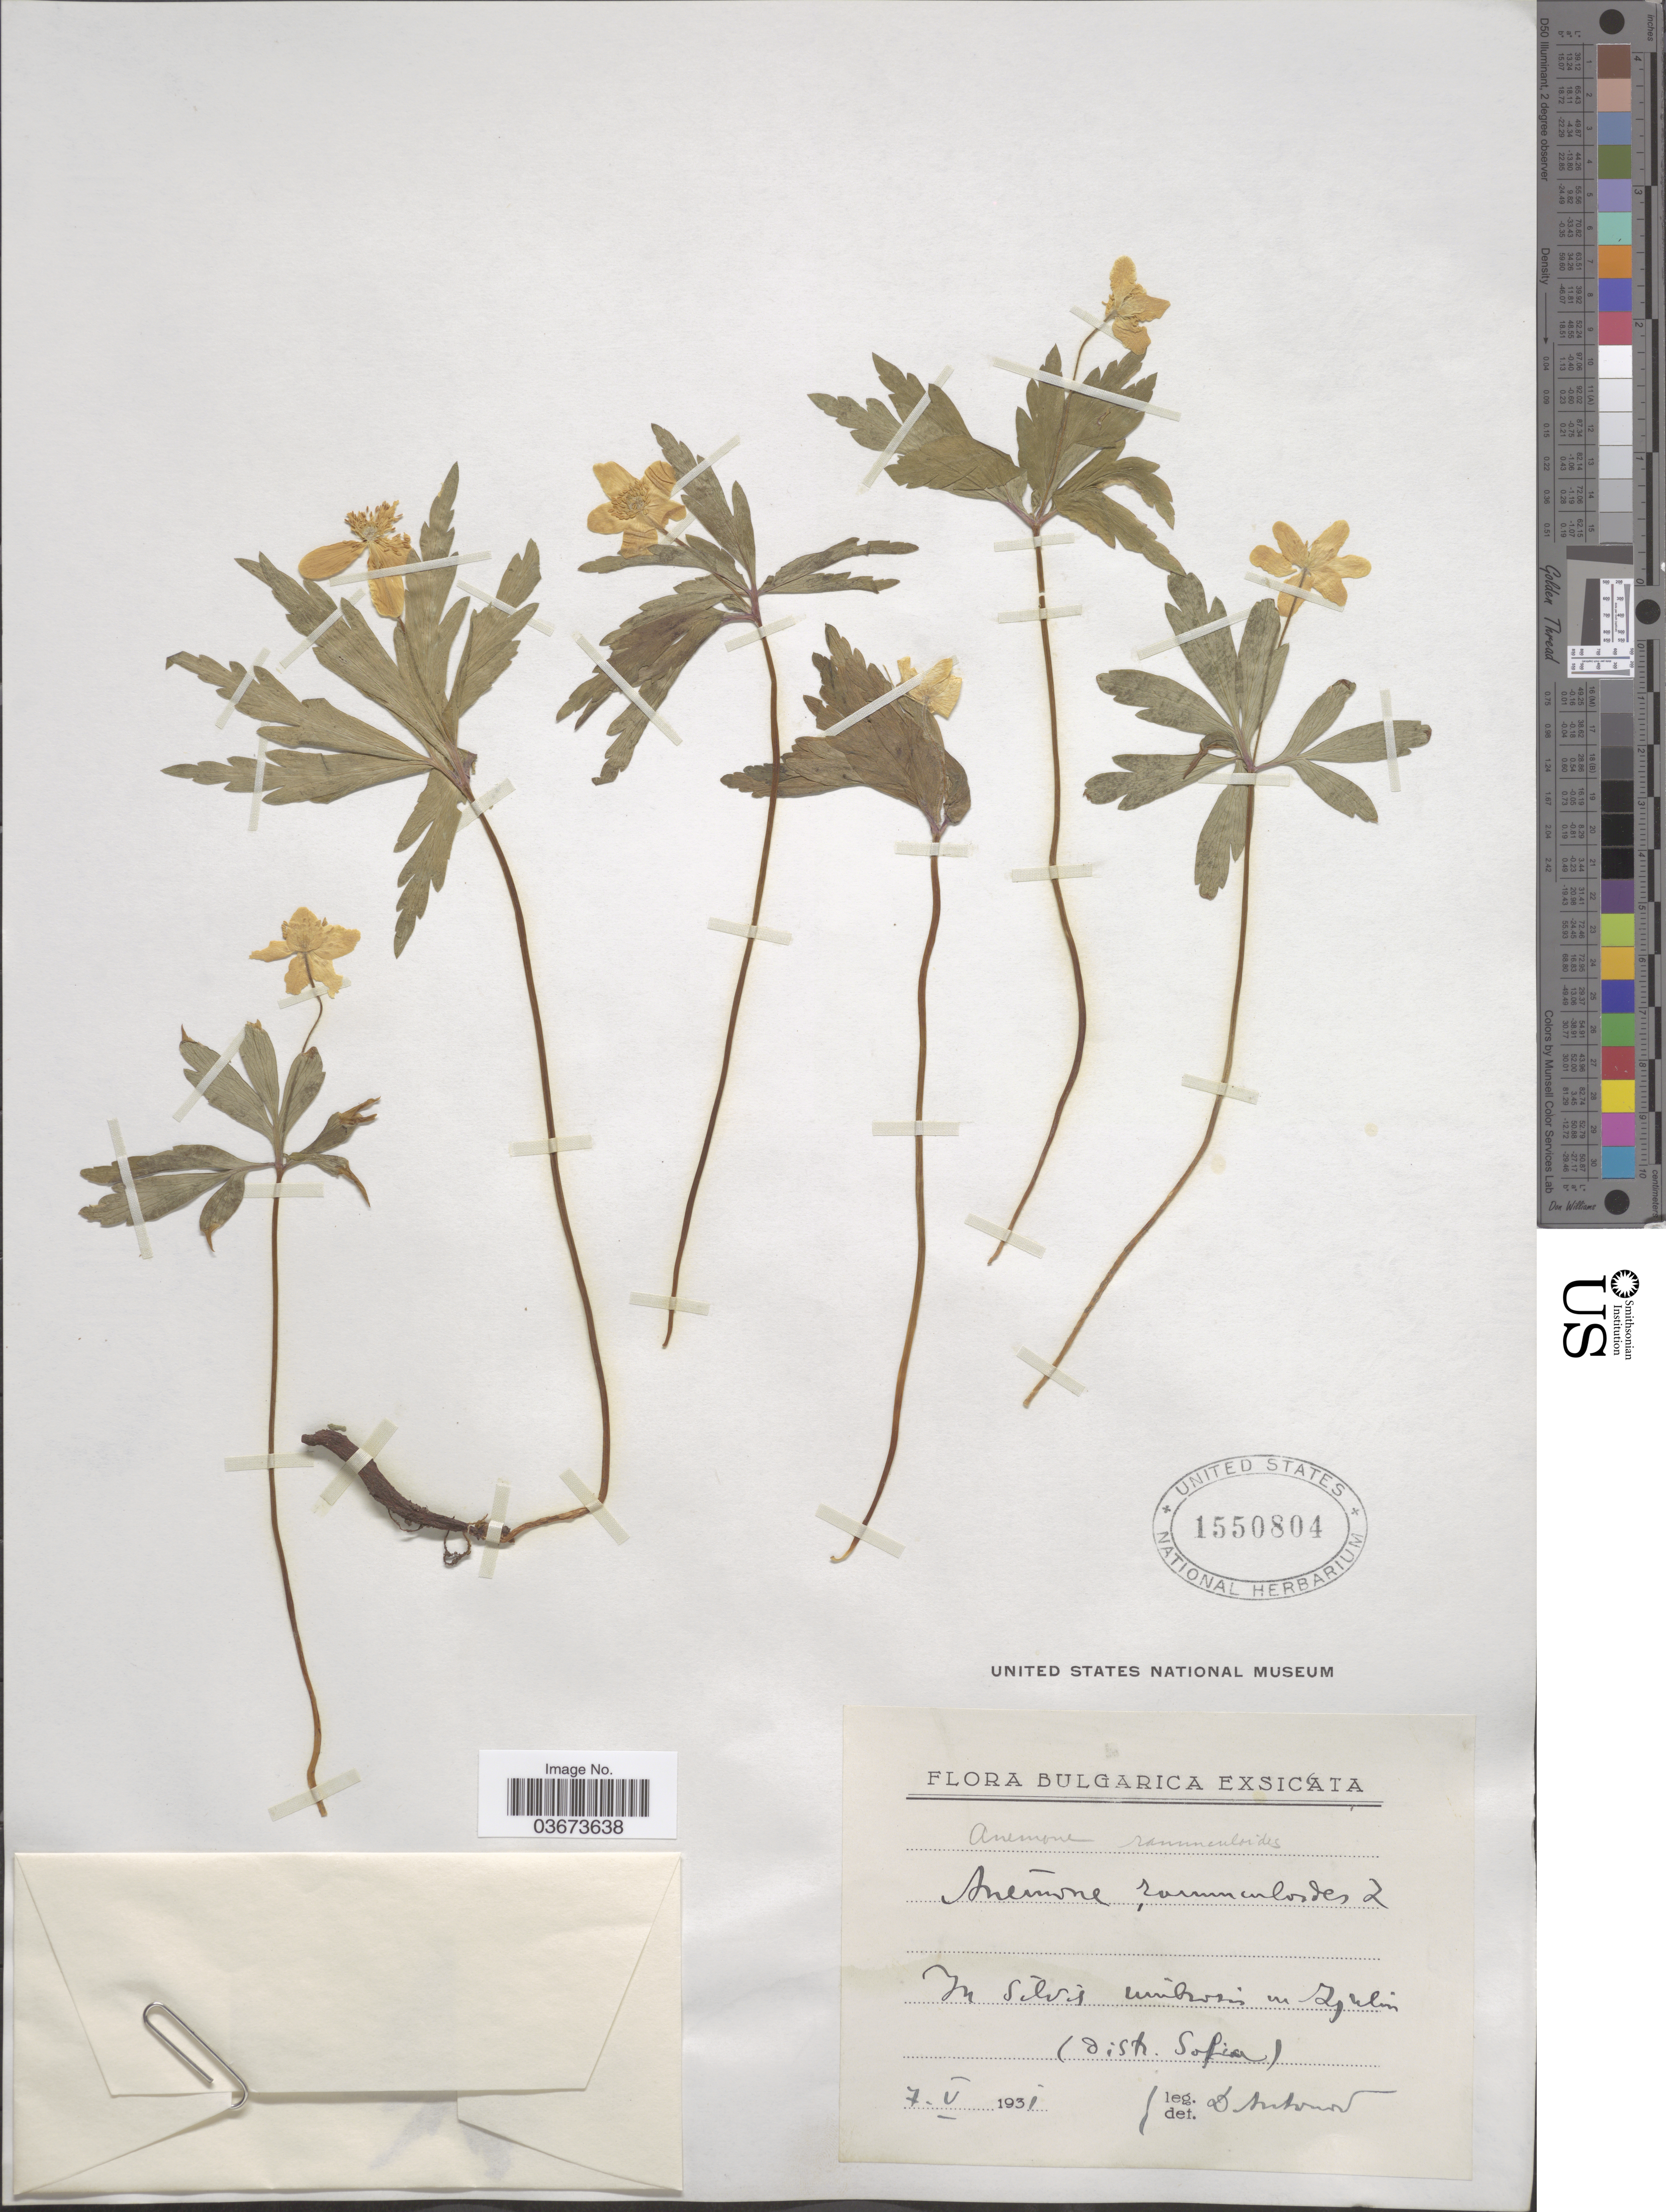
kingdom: Plantae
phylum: Tracheophyta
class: Magnoliopsida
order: Ranunculales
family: Ranunculaceae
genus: Anemone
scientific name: Anemone ranunculoides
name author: L.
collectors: D. Antonoff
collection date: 1931-05-07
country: Bulgaria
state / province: Sofia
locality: In silvis umbrosis in [interpreted] Zinlin [interpreted] (Distr. Sofia).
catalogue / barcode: US 1550804